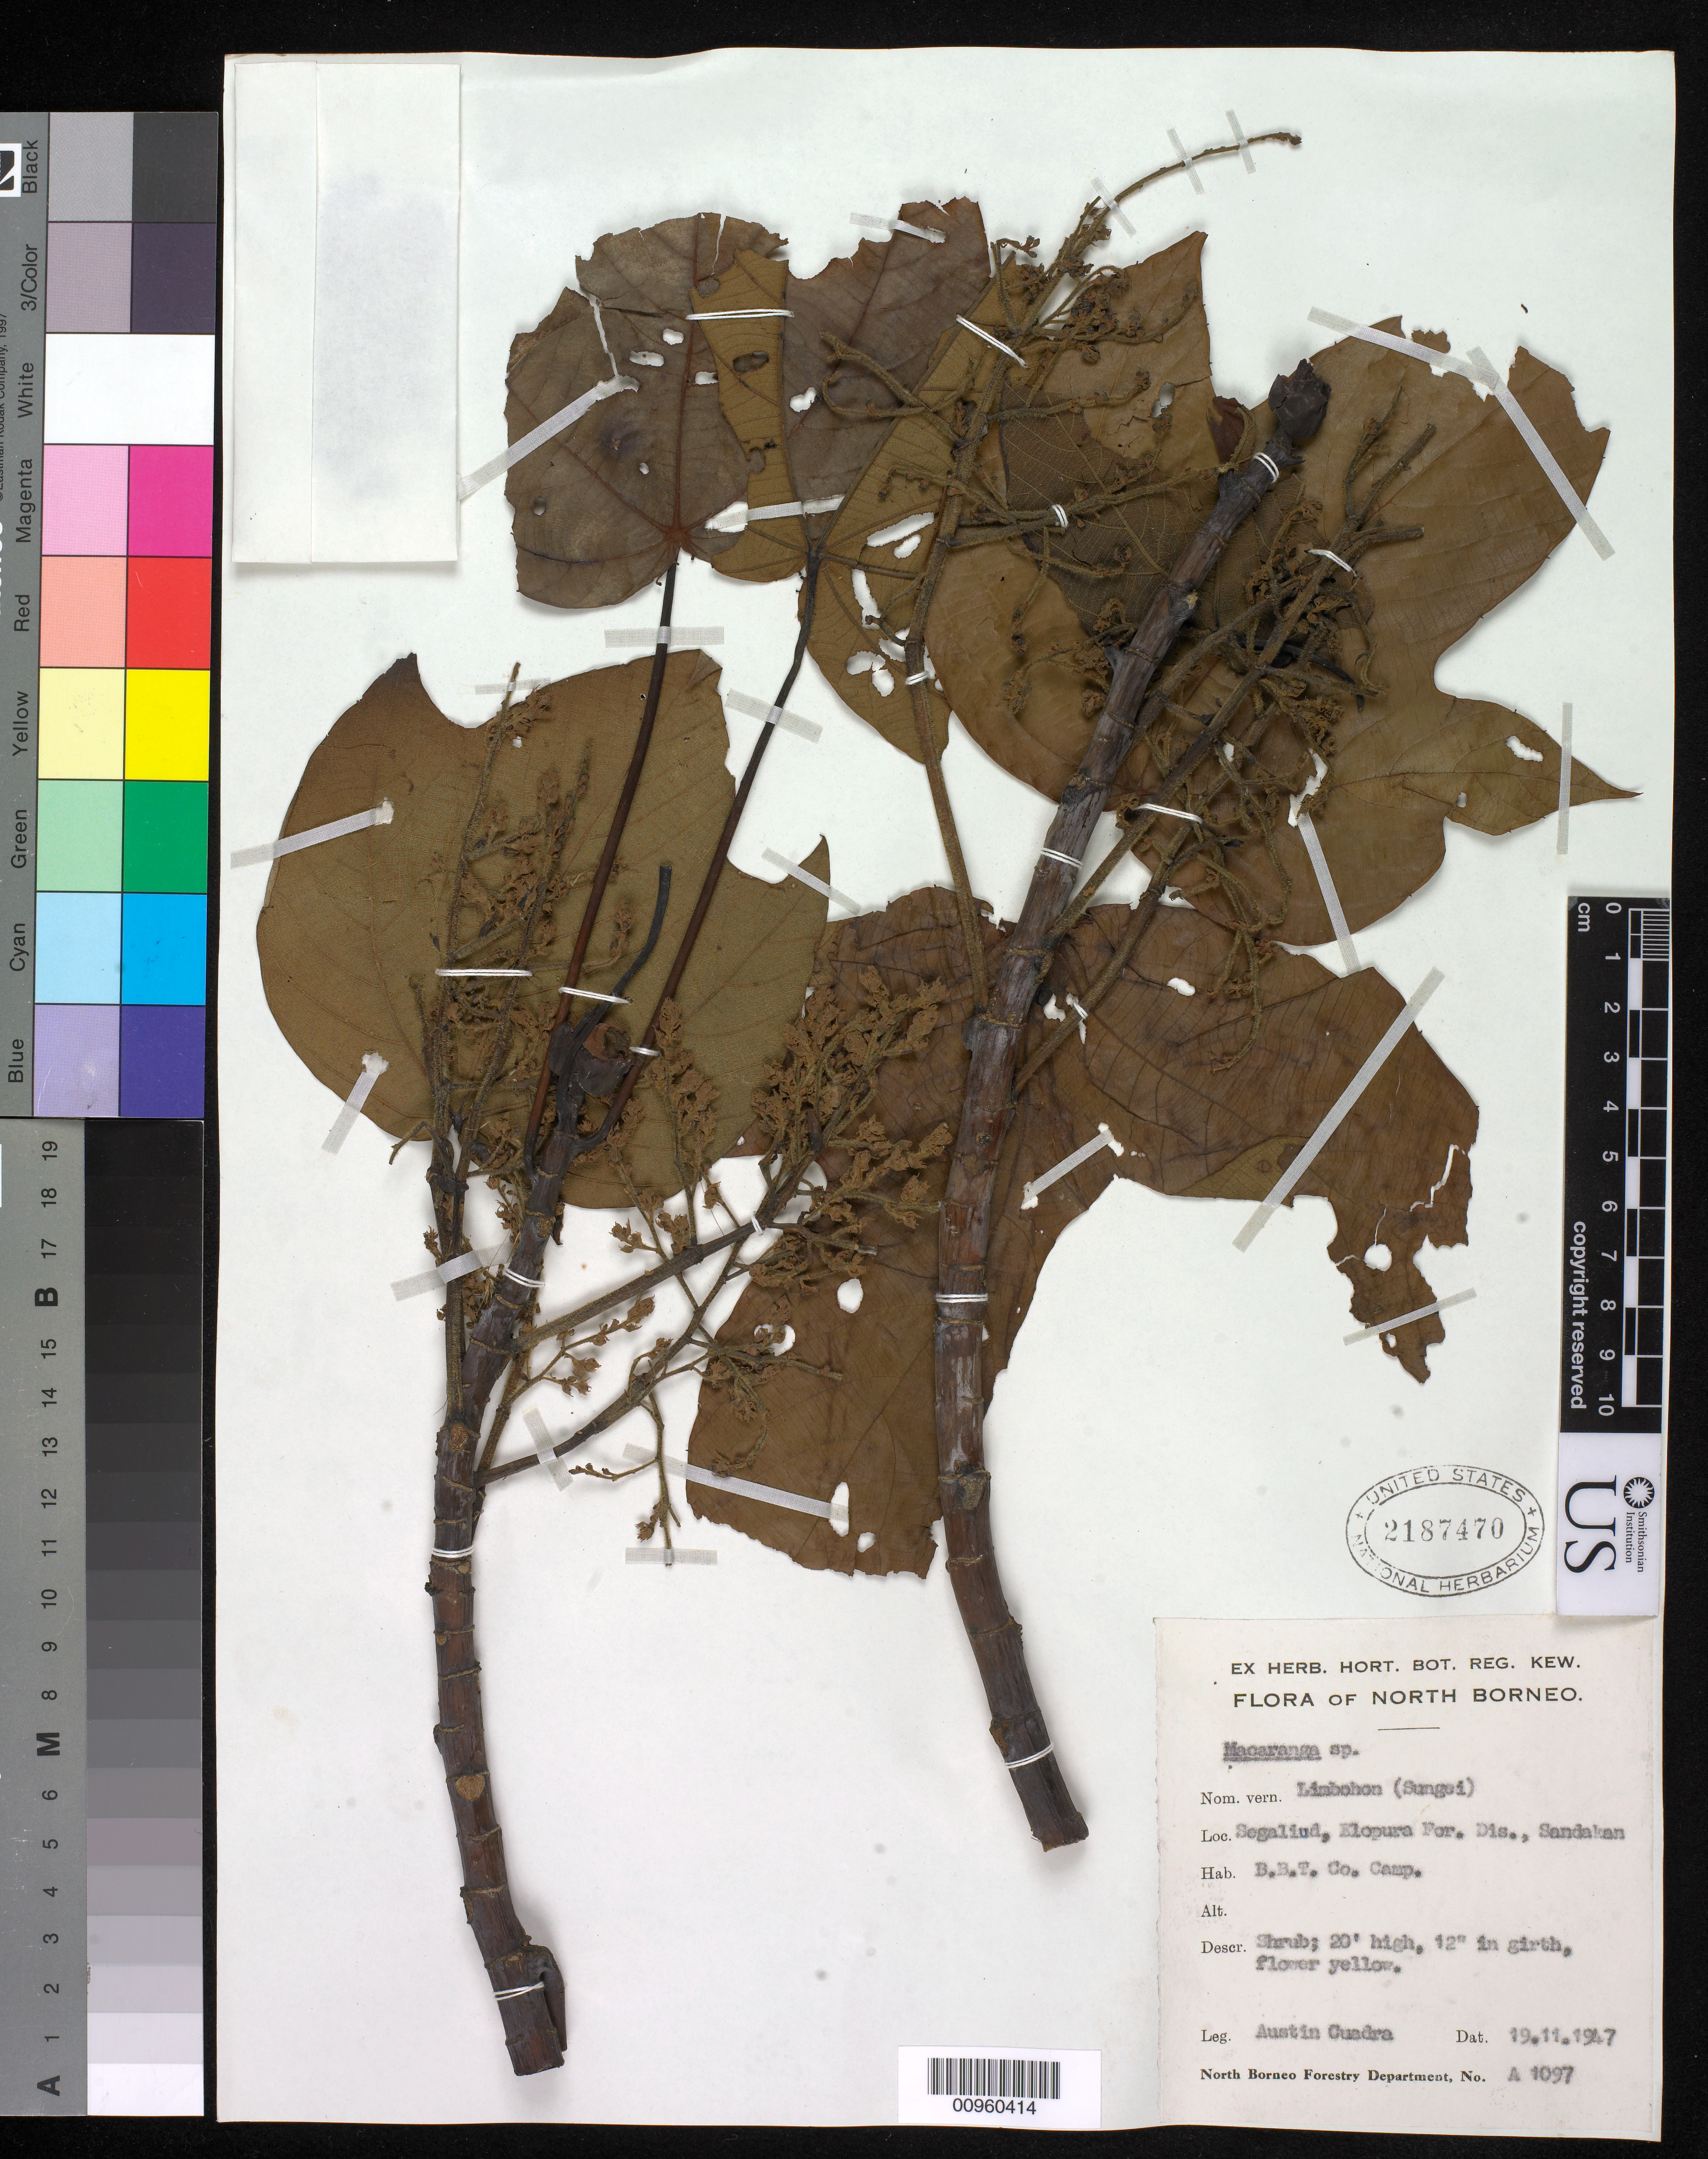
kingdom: Plantae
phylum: Tracheophyta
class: Magnoliopsida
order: Malpighiales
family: Euphorbiaceae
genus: Macaranga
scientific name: Macaranga sp.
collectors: A. Cuadra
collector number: A 1097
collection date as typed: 19 Nov 1947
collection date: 1947-11-19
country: Malaysia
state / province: Sabah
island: Borneo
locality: Segaliud, Elopura F.D., Sandakan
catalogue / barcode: US 2187470